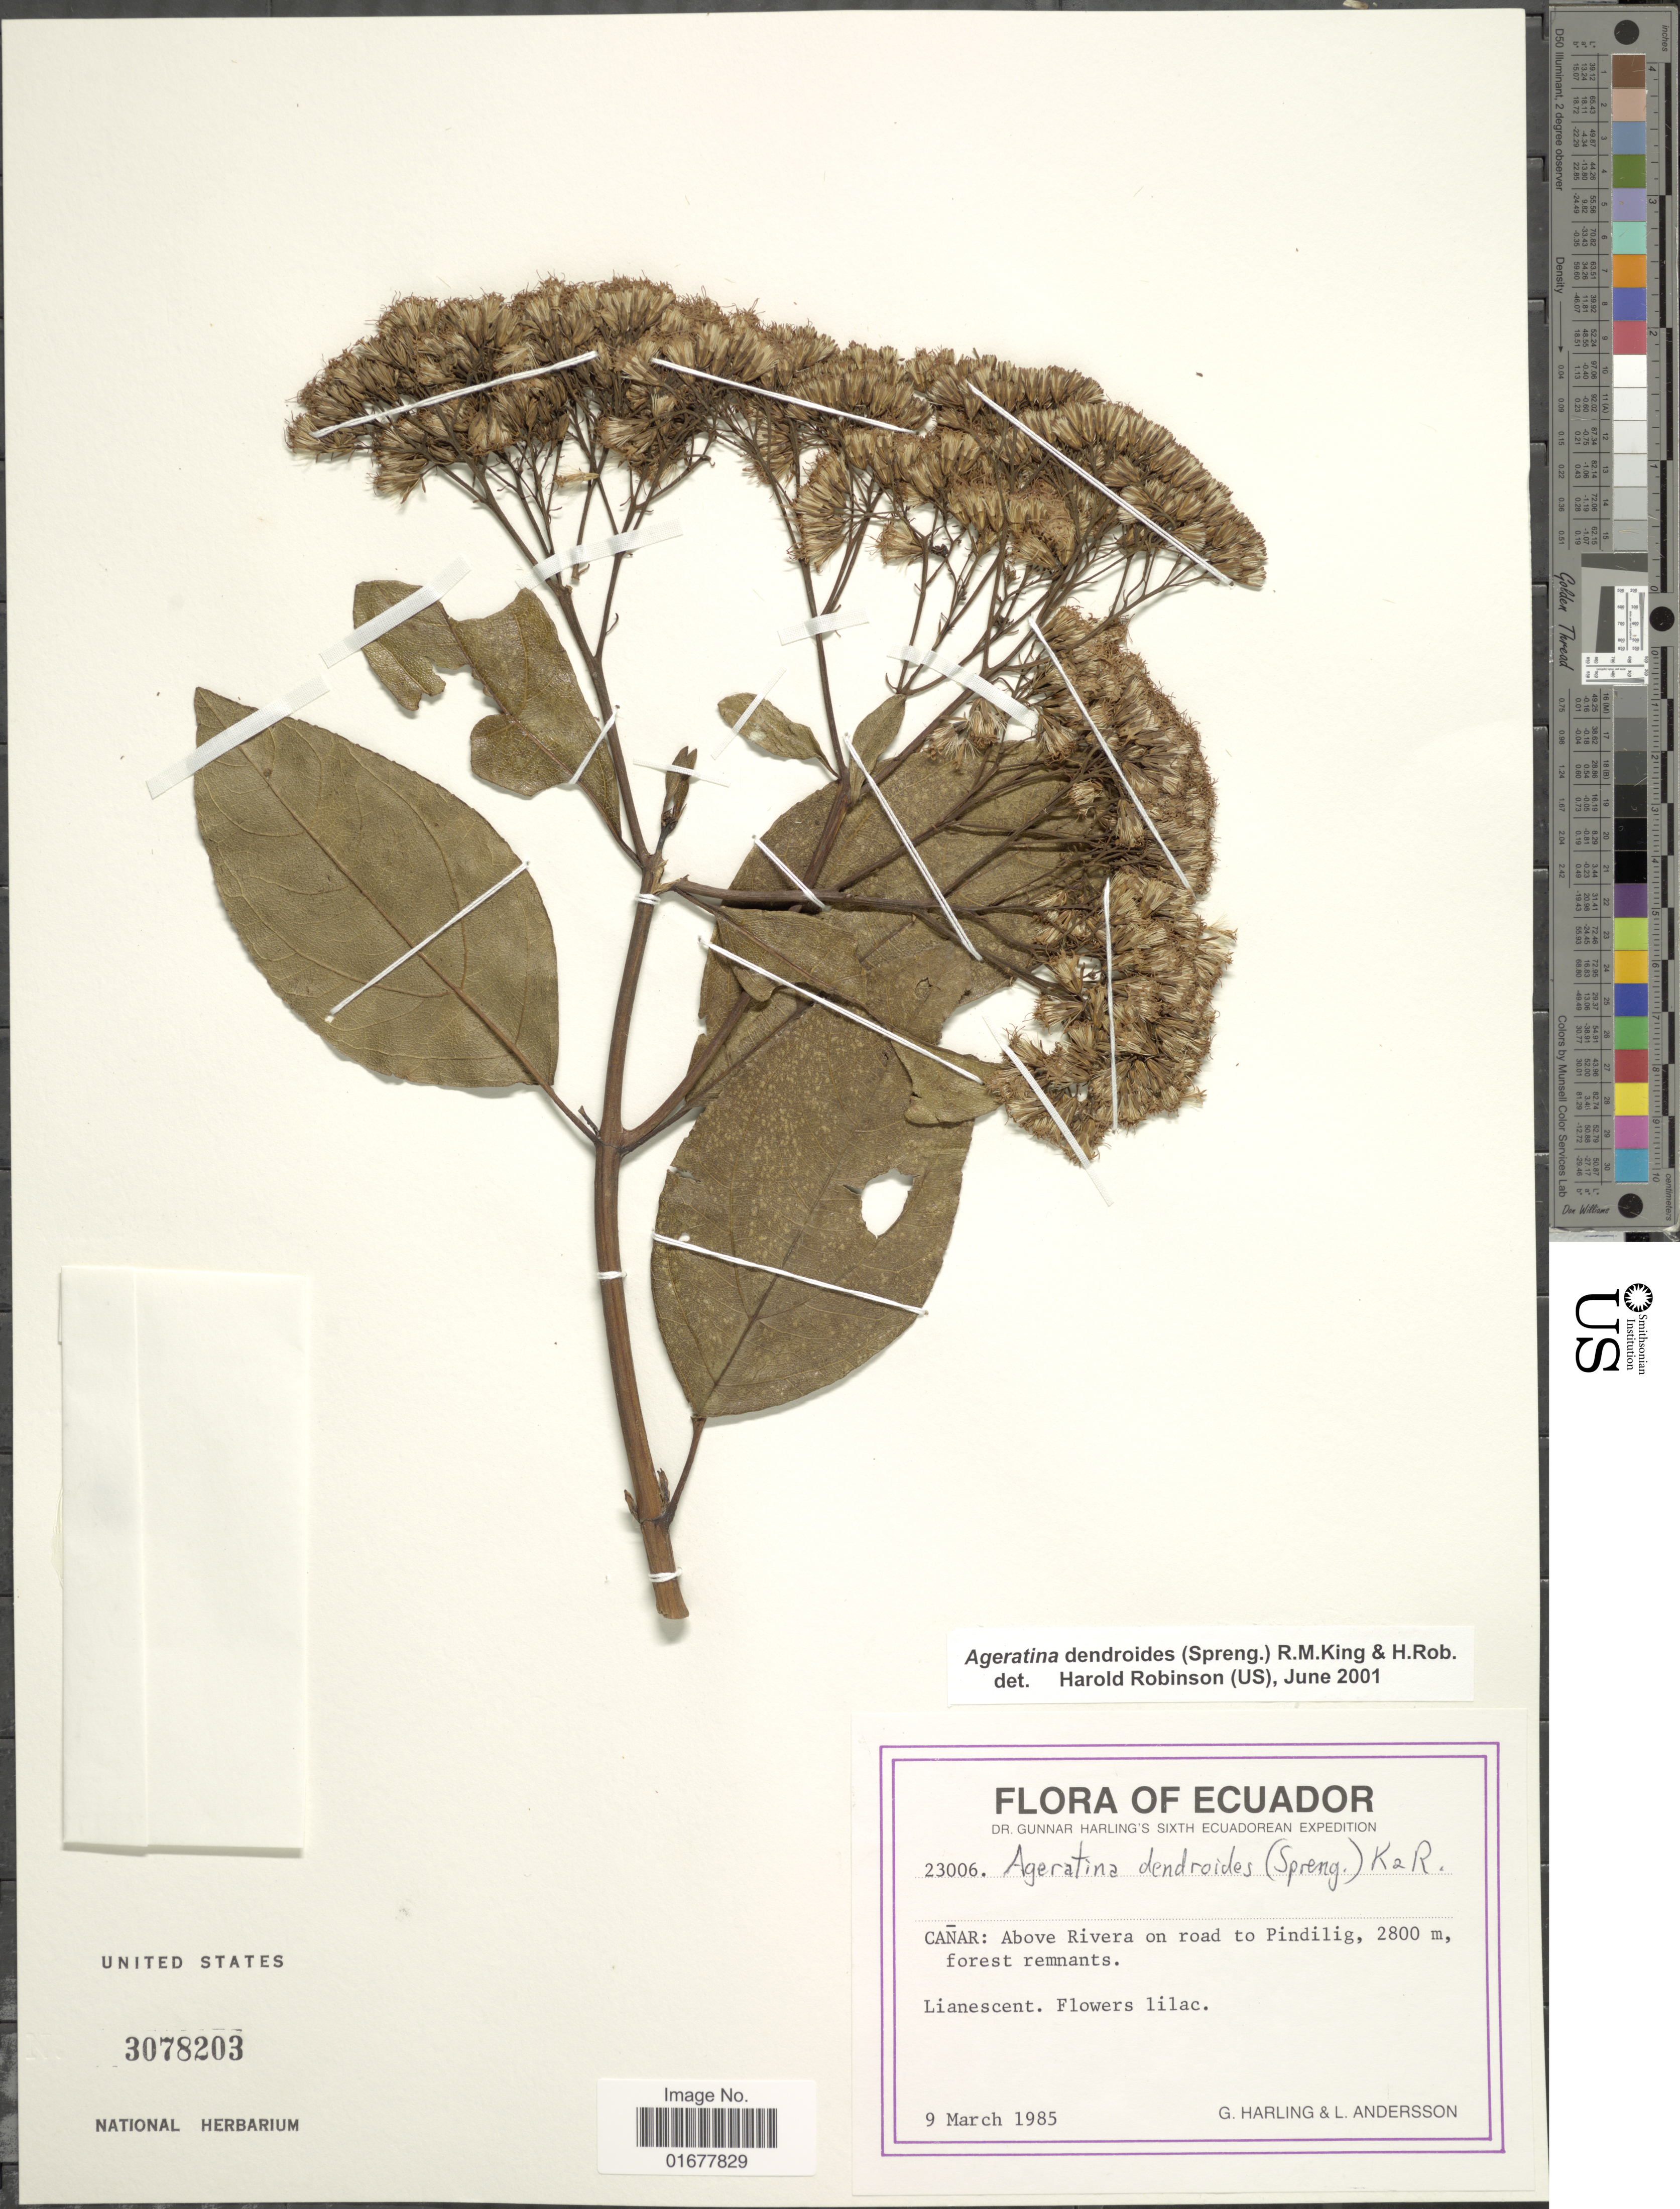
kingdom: Plantae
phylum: Tracheophyta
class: Magnoliopsida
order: Asterales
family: Asteraceae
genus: Ageratina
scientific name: Ageratina dendroides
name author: (Spreng.) R.M. King & H. Rob.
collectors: G. Harling & L. Andersson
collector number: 23006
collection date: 1985-03-09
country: Ecuador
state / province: Cañar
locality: Canar: Above Rivera on road to Pindilig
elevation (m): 2800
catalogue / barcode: US 3078203